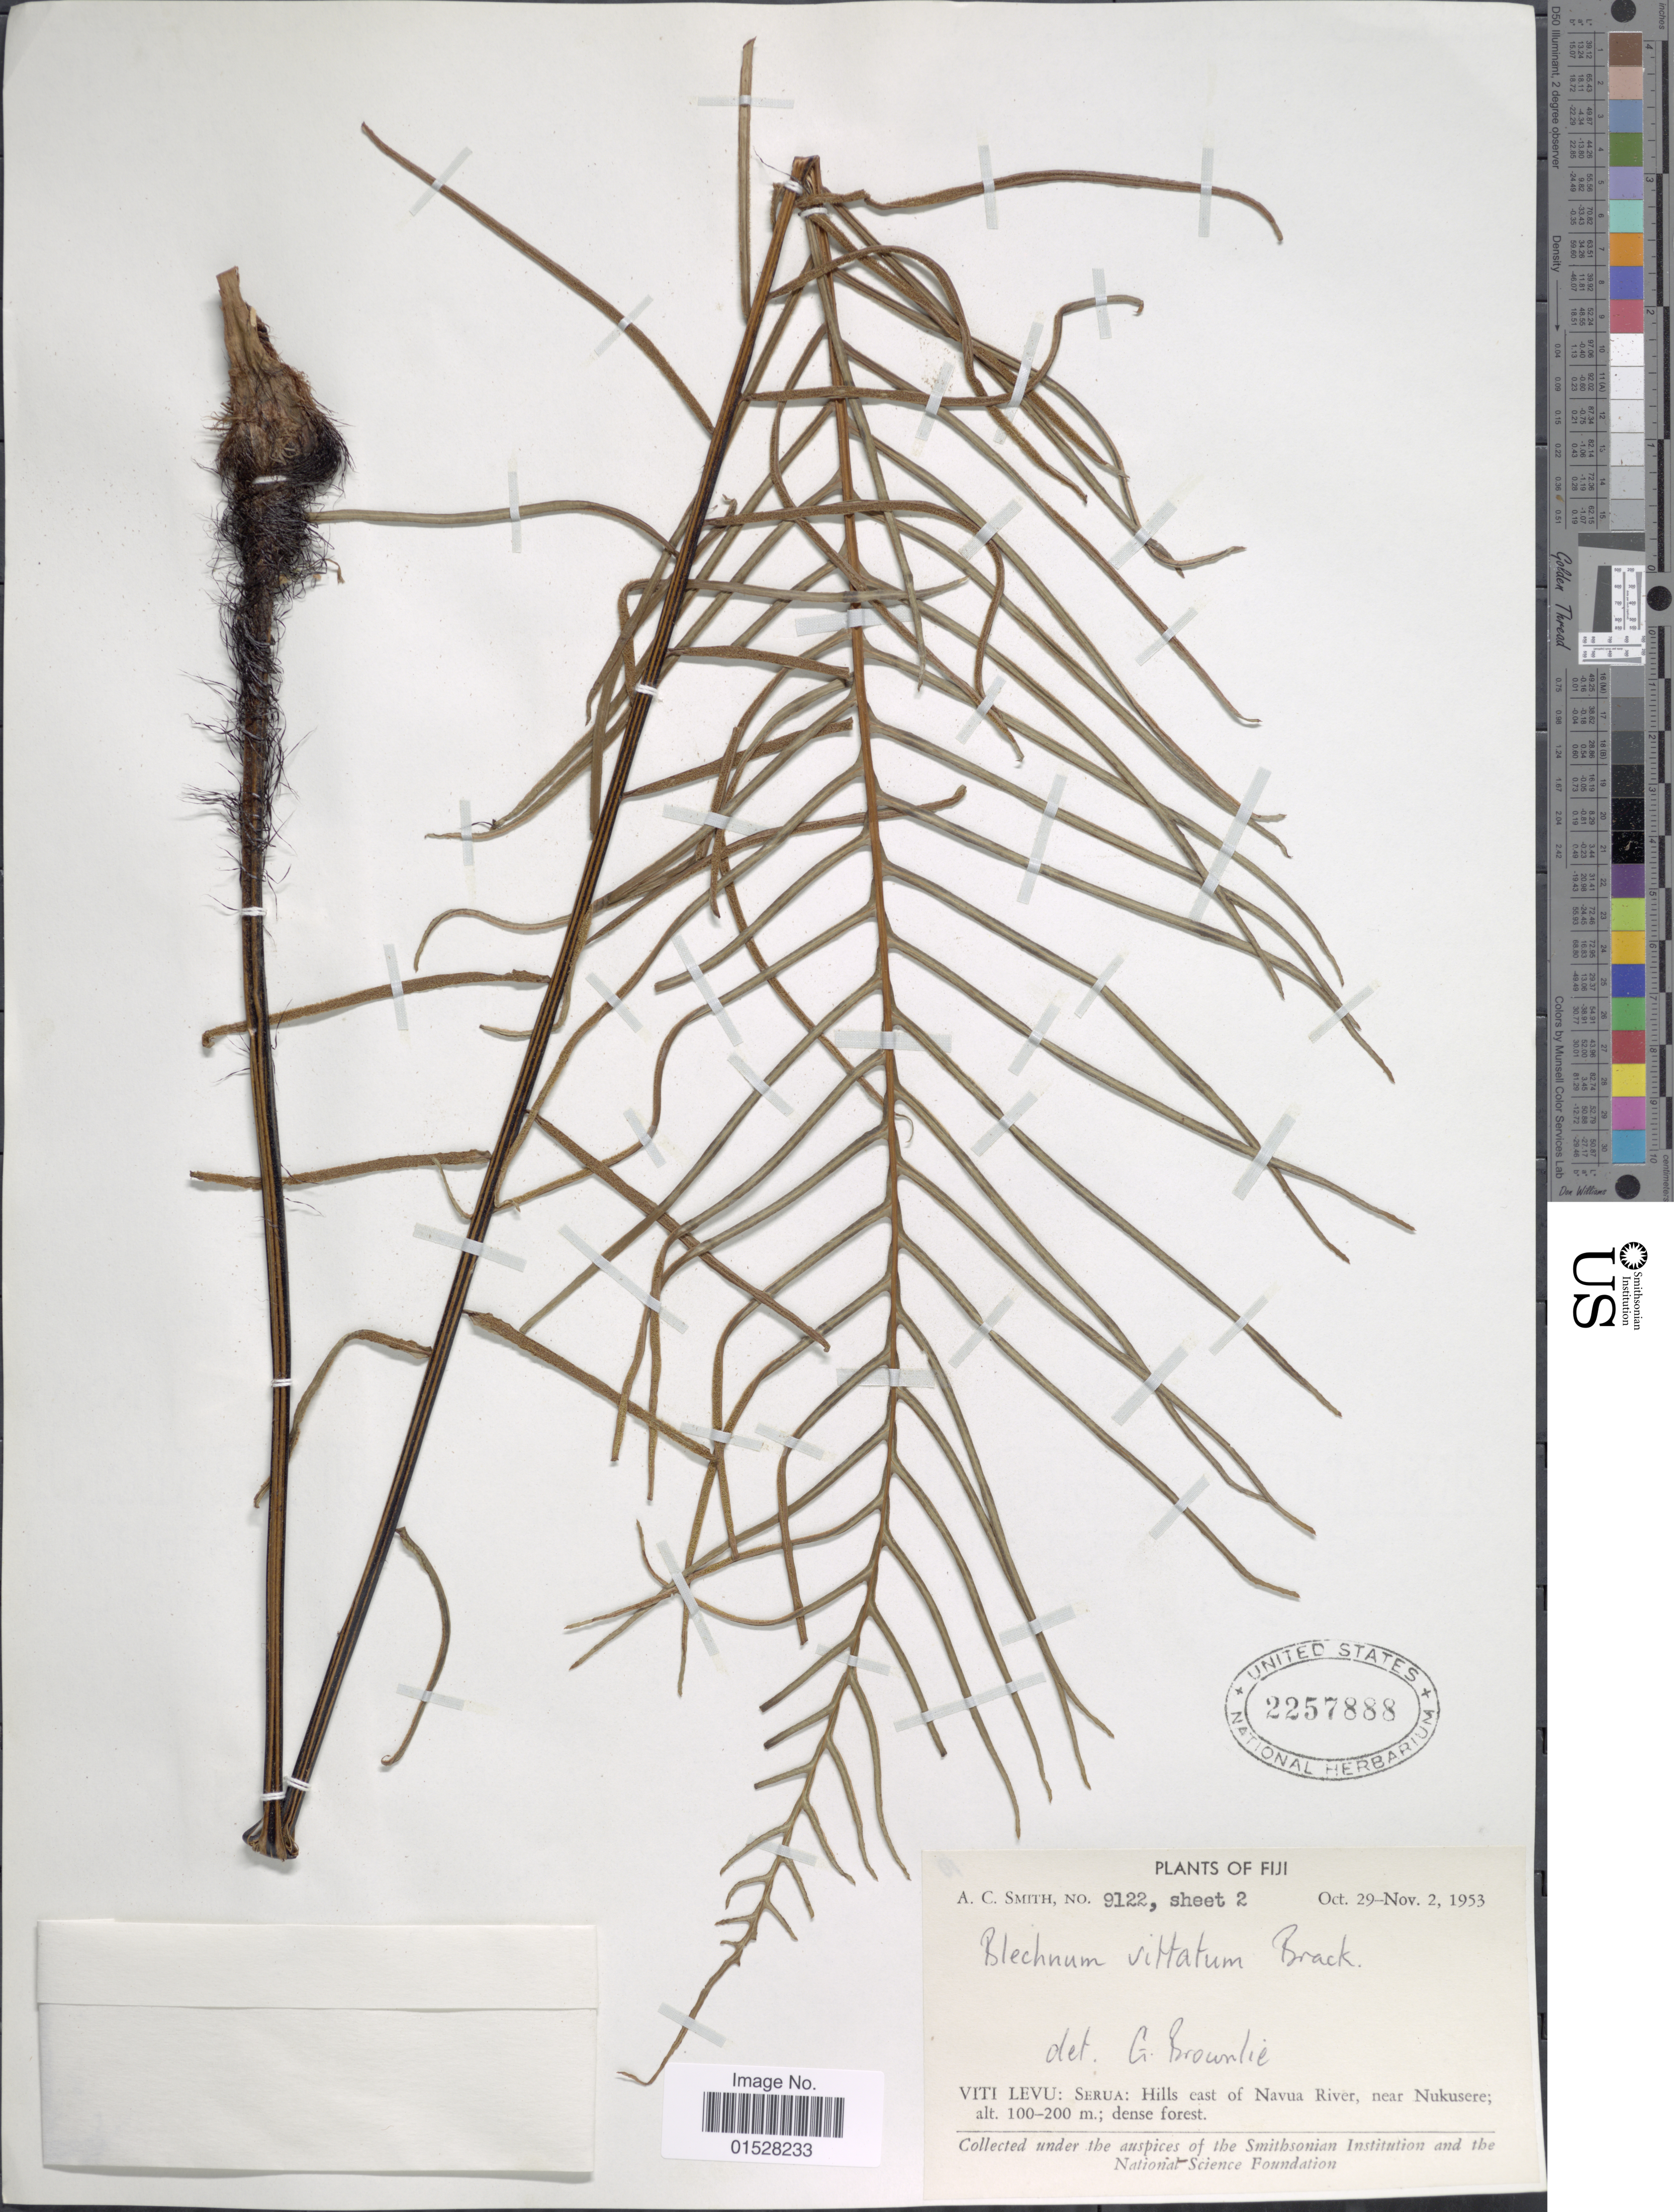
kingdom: Plantae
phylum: Tracheophyta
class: Polypodiopsida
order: Polypodiales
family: Blechnaceae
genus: Blechnum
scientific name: Blechnum vittatum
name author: Brack. in Wilkes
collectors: A. C. Smith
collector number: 9122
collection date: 1953-10-29/1953-11-02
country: Fiji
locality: Viti Levu: Serua: Hills east of Navua River, near Nukusere.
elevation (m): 100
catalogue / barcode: US 2257888